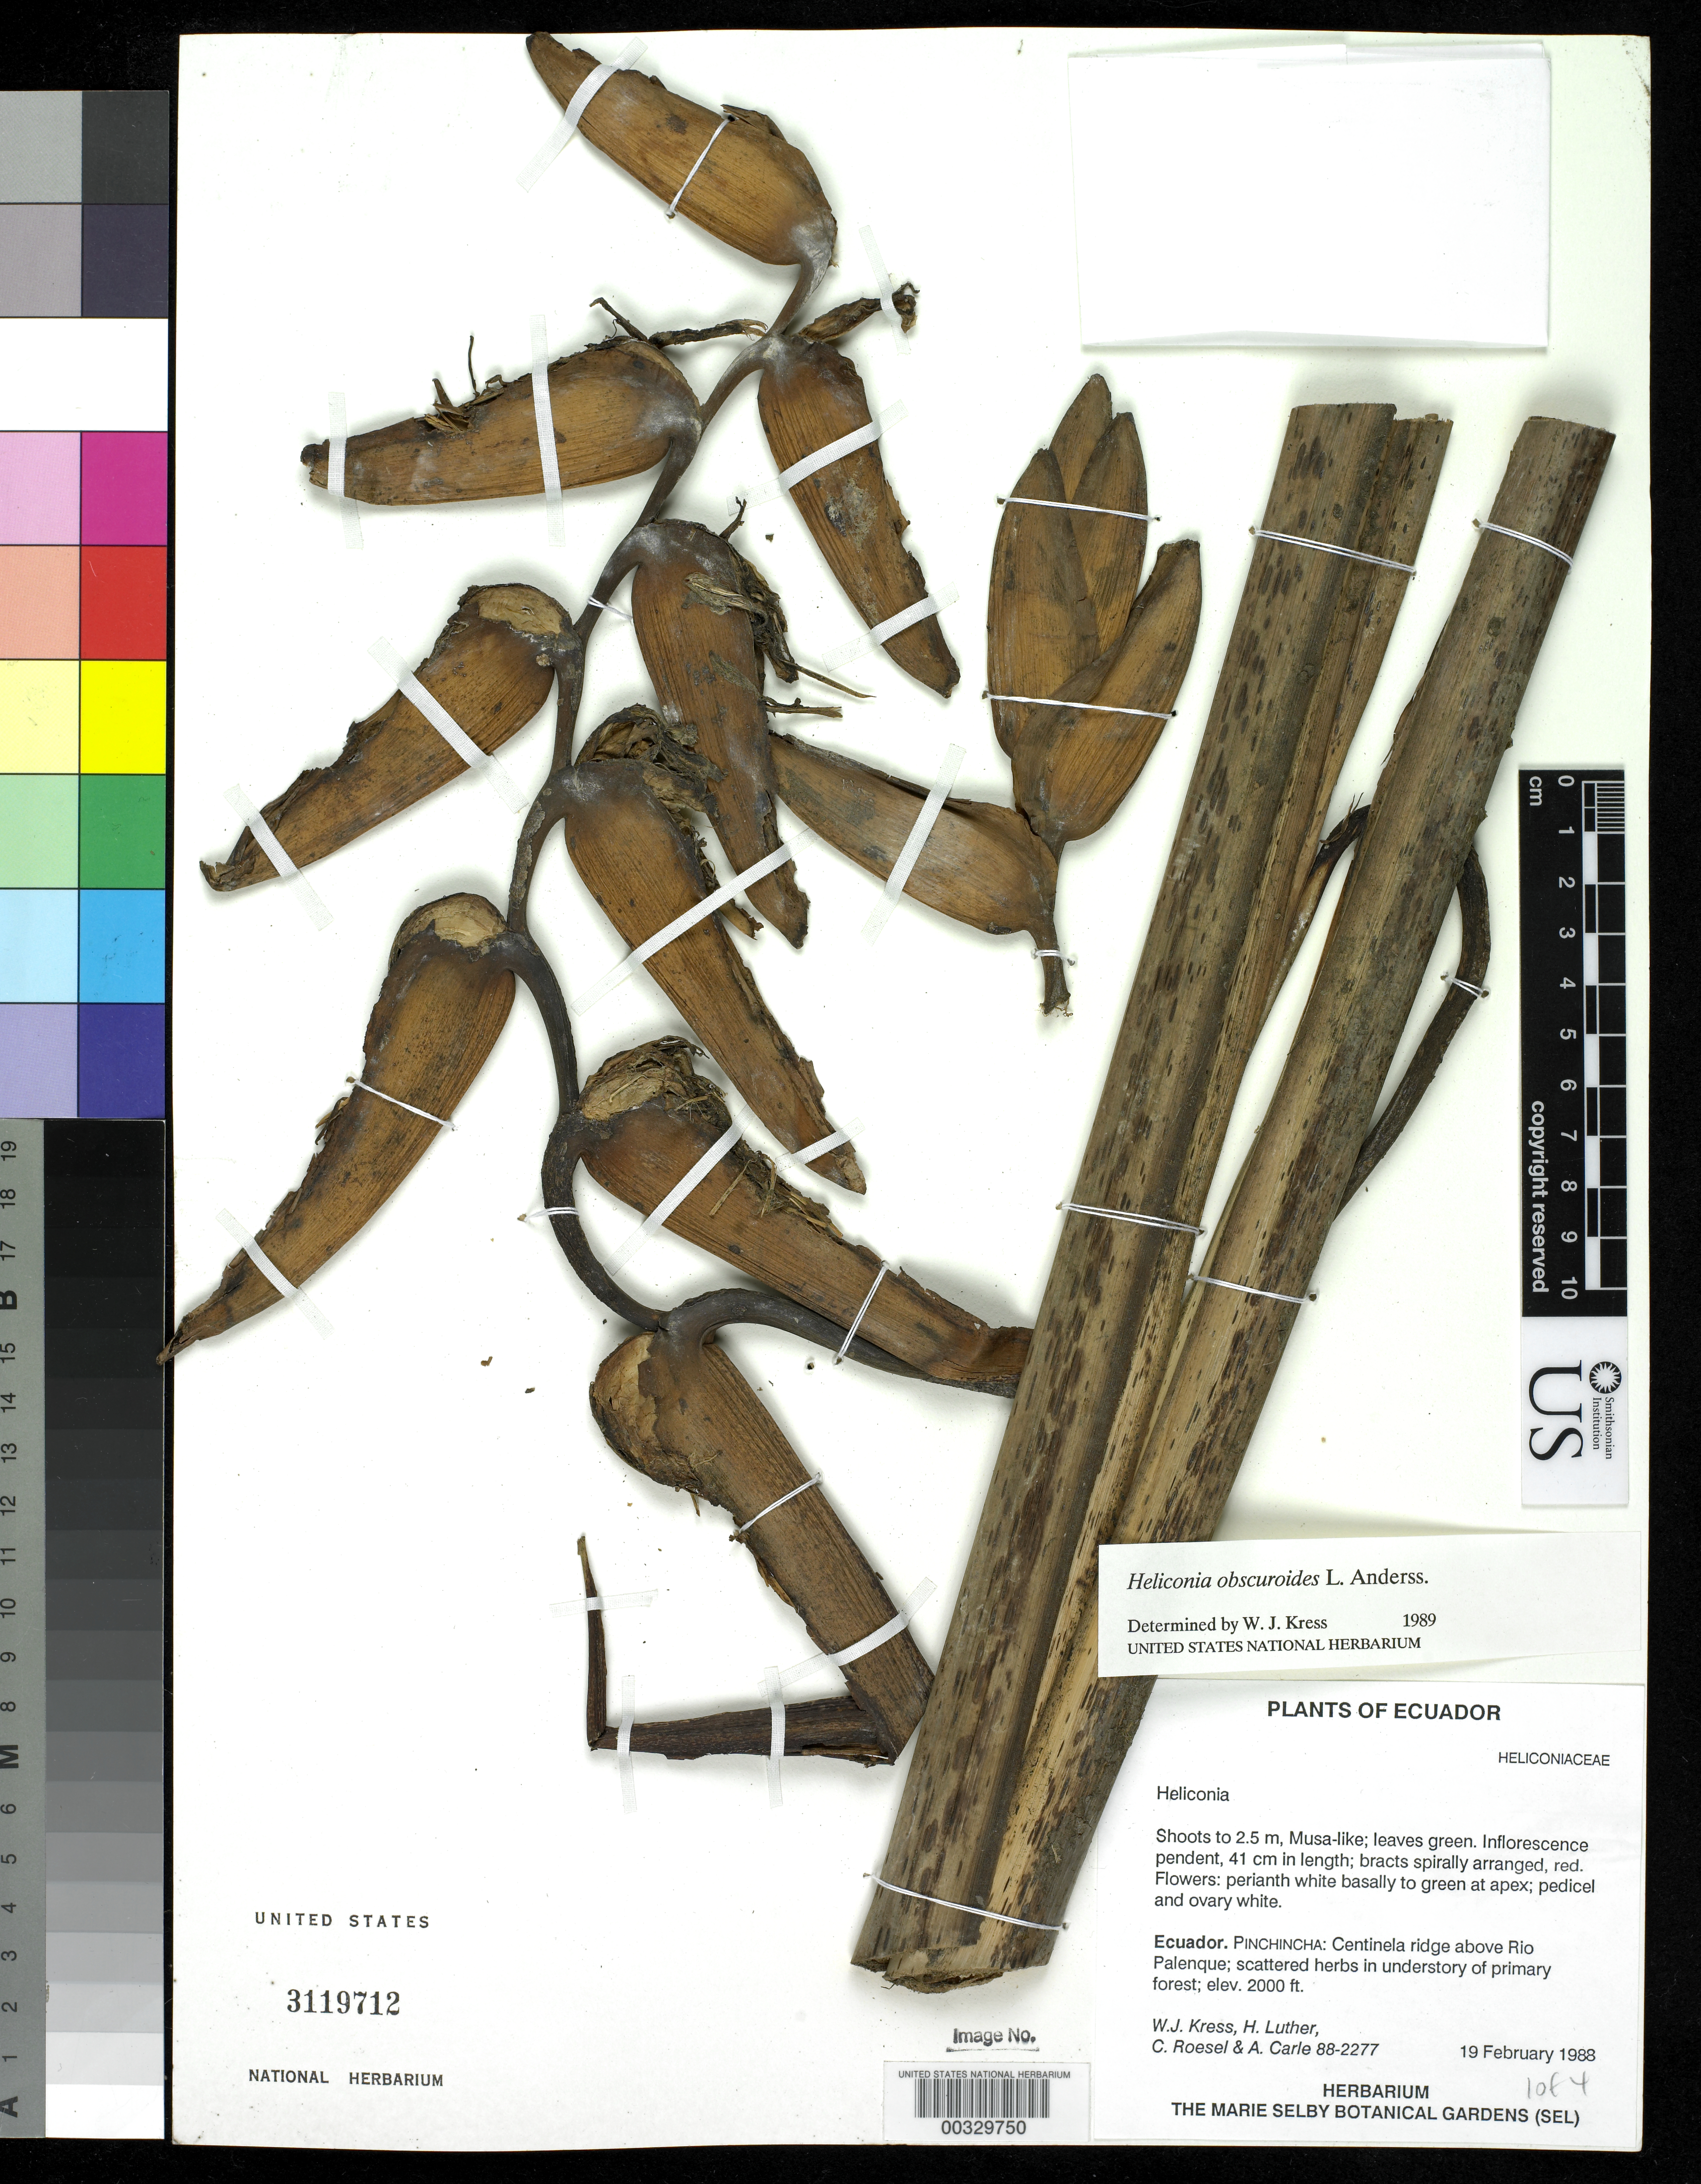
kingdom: Plantae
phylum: Tracheophyta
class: Liliopsida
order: Zingiberales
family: Heliconiaceae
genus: Heliconia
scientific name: Heliconia obscuroides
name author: L. Andersson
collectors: W. J. Kress, Harry E. Luther, C. S. Roesel & A. Carle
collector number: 88-2277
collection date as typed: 19 Feb 1988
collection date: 1988-02-19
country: Ecuador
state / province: Pichincha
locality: Centinela ridge above Rio palenque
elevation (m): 610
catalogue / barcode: US 3119712